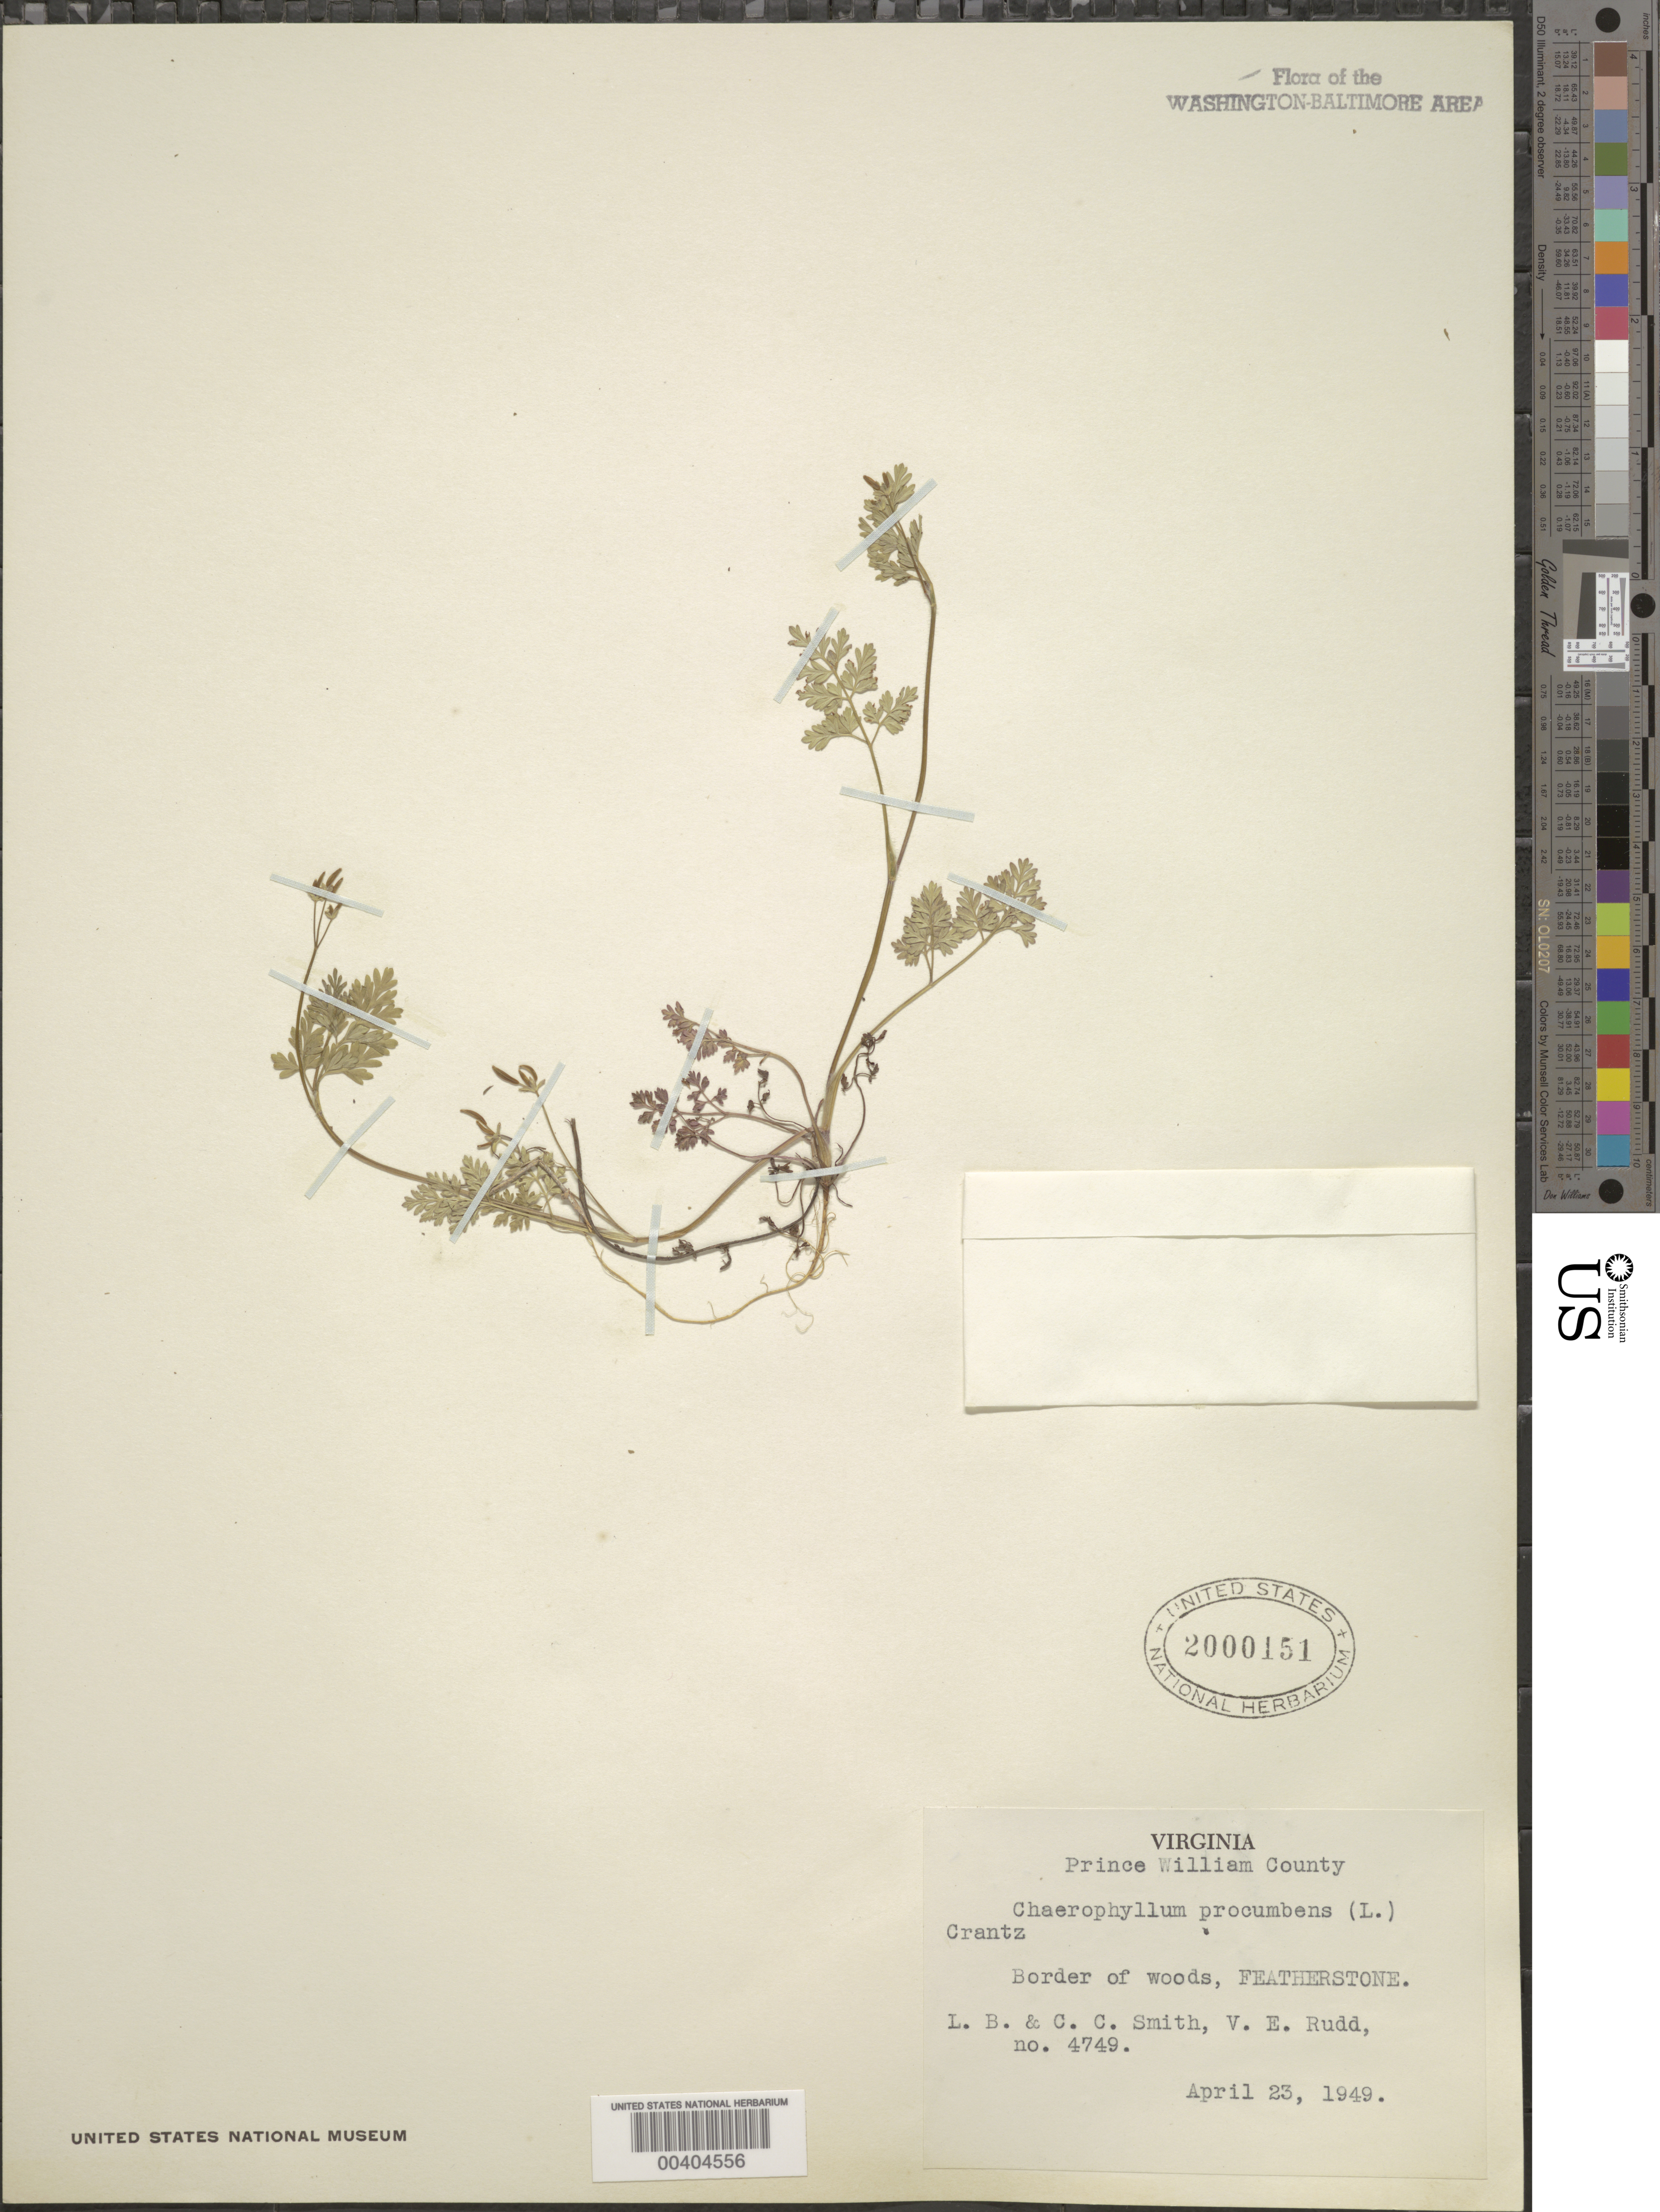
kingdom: Plantae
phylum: Tracheophyta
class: Magnoliopsida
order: Apiales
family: Apiaceae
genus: Chaerophyllum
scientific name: Chaerophyllum procumbens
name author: (L.) Crantz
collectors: L. Smith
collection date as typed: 23 Apr 1949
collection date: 1949-04-23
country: United States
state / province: Virginia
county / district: Prince William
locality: Featherstone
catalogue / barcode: US 2000151